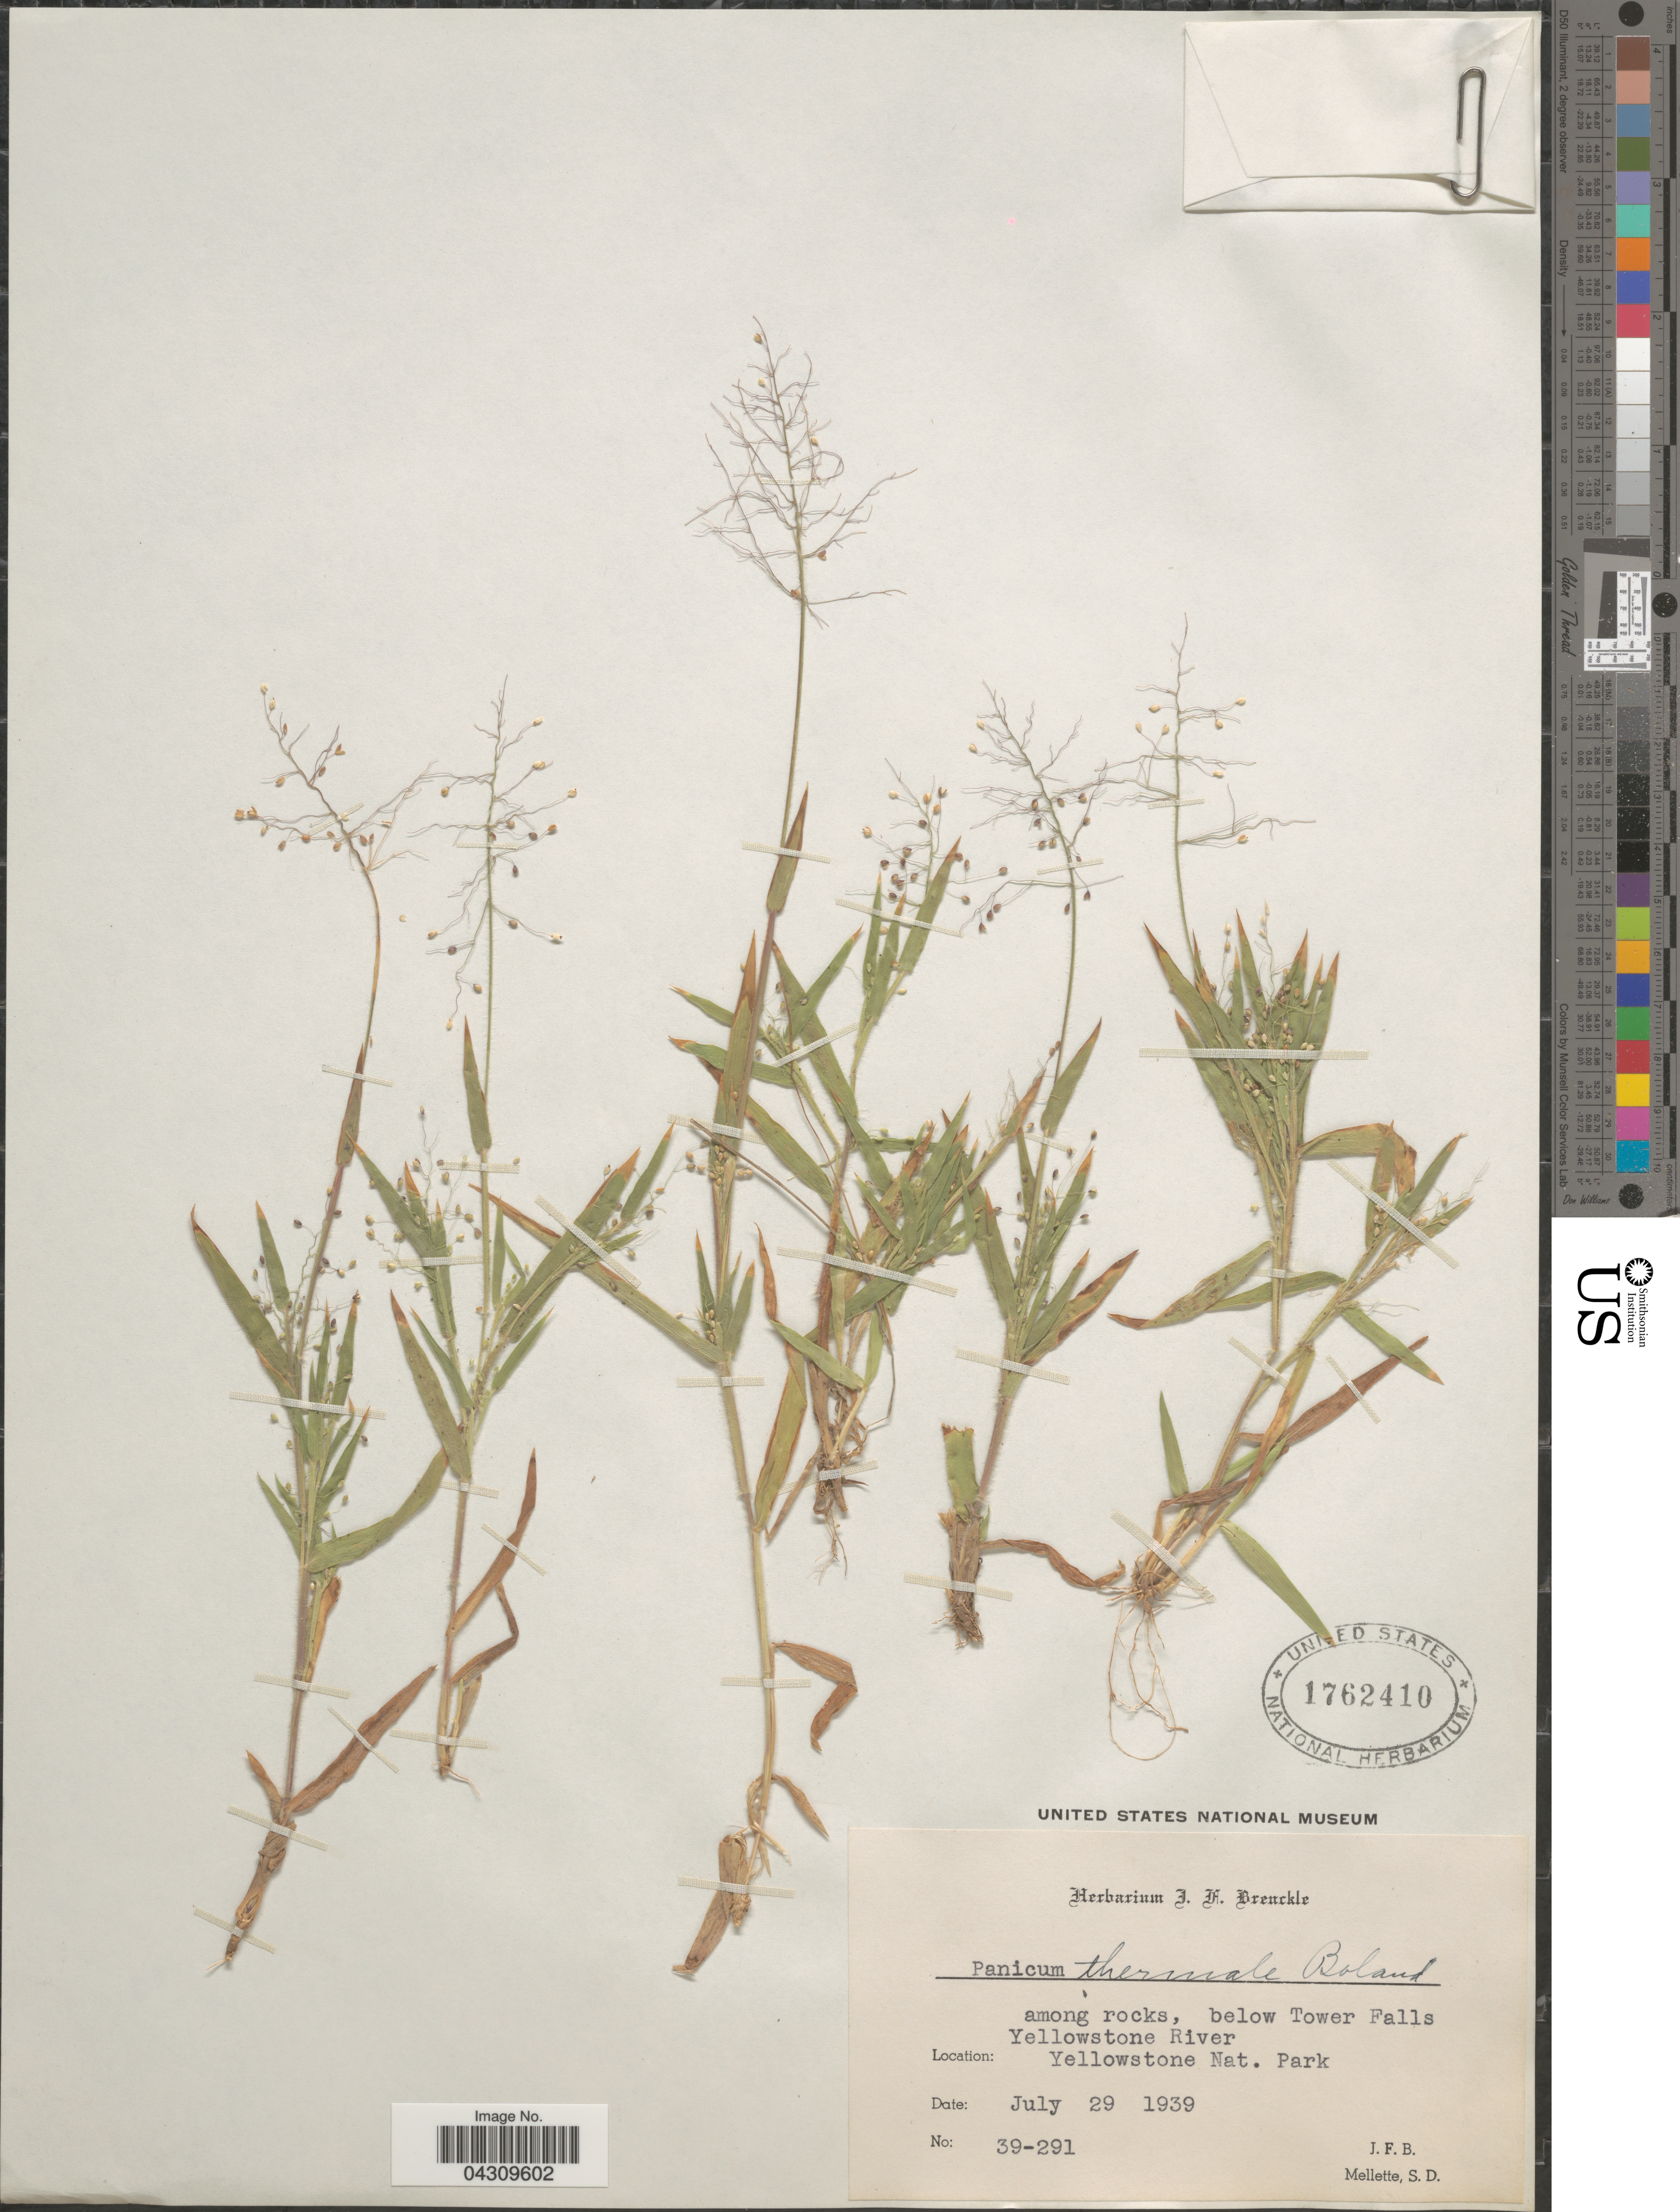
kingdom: Plantae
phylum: Tracheophyta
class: Liliopsida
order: Poales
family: Poaceae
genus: Dichanthelium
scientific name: Dichanthelium acuminatum var. acuminatum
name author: (Sw.) Gould & C.A. Clark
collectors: J. Brenckle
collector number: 39-291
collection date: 1939-07-29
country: United States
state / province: Wyoming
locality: Among rocks, below Tower Falls Yellowstone River. Yellowstone Nat. Park.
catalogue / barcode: US 1762410